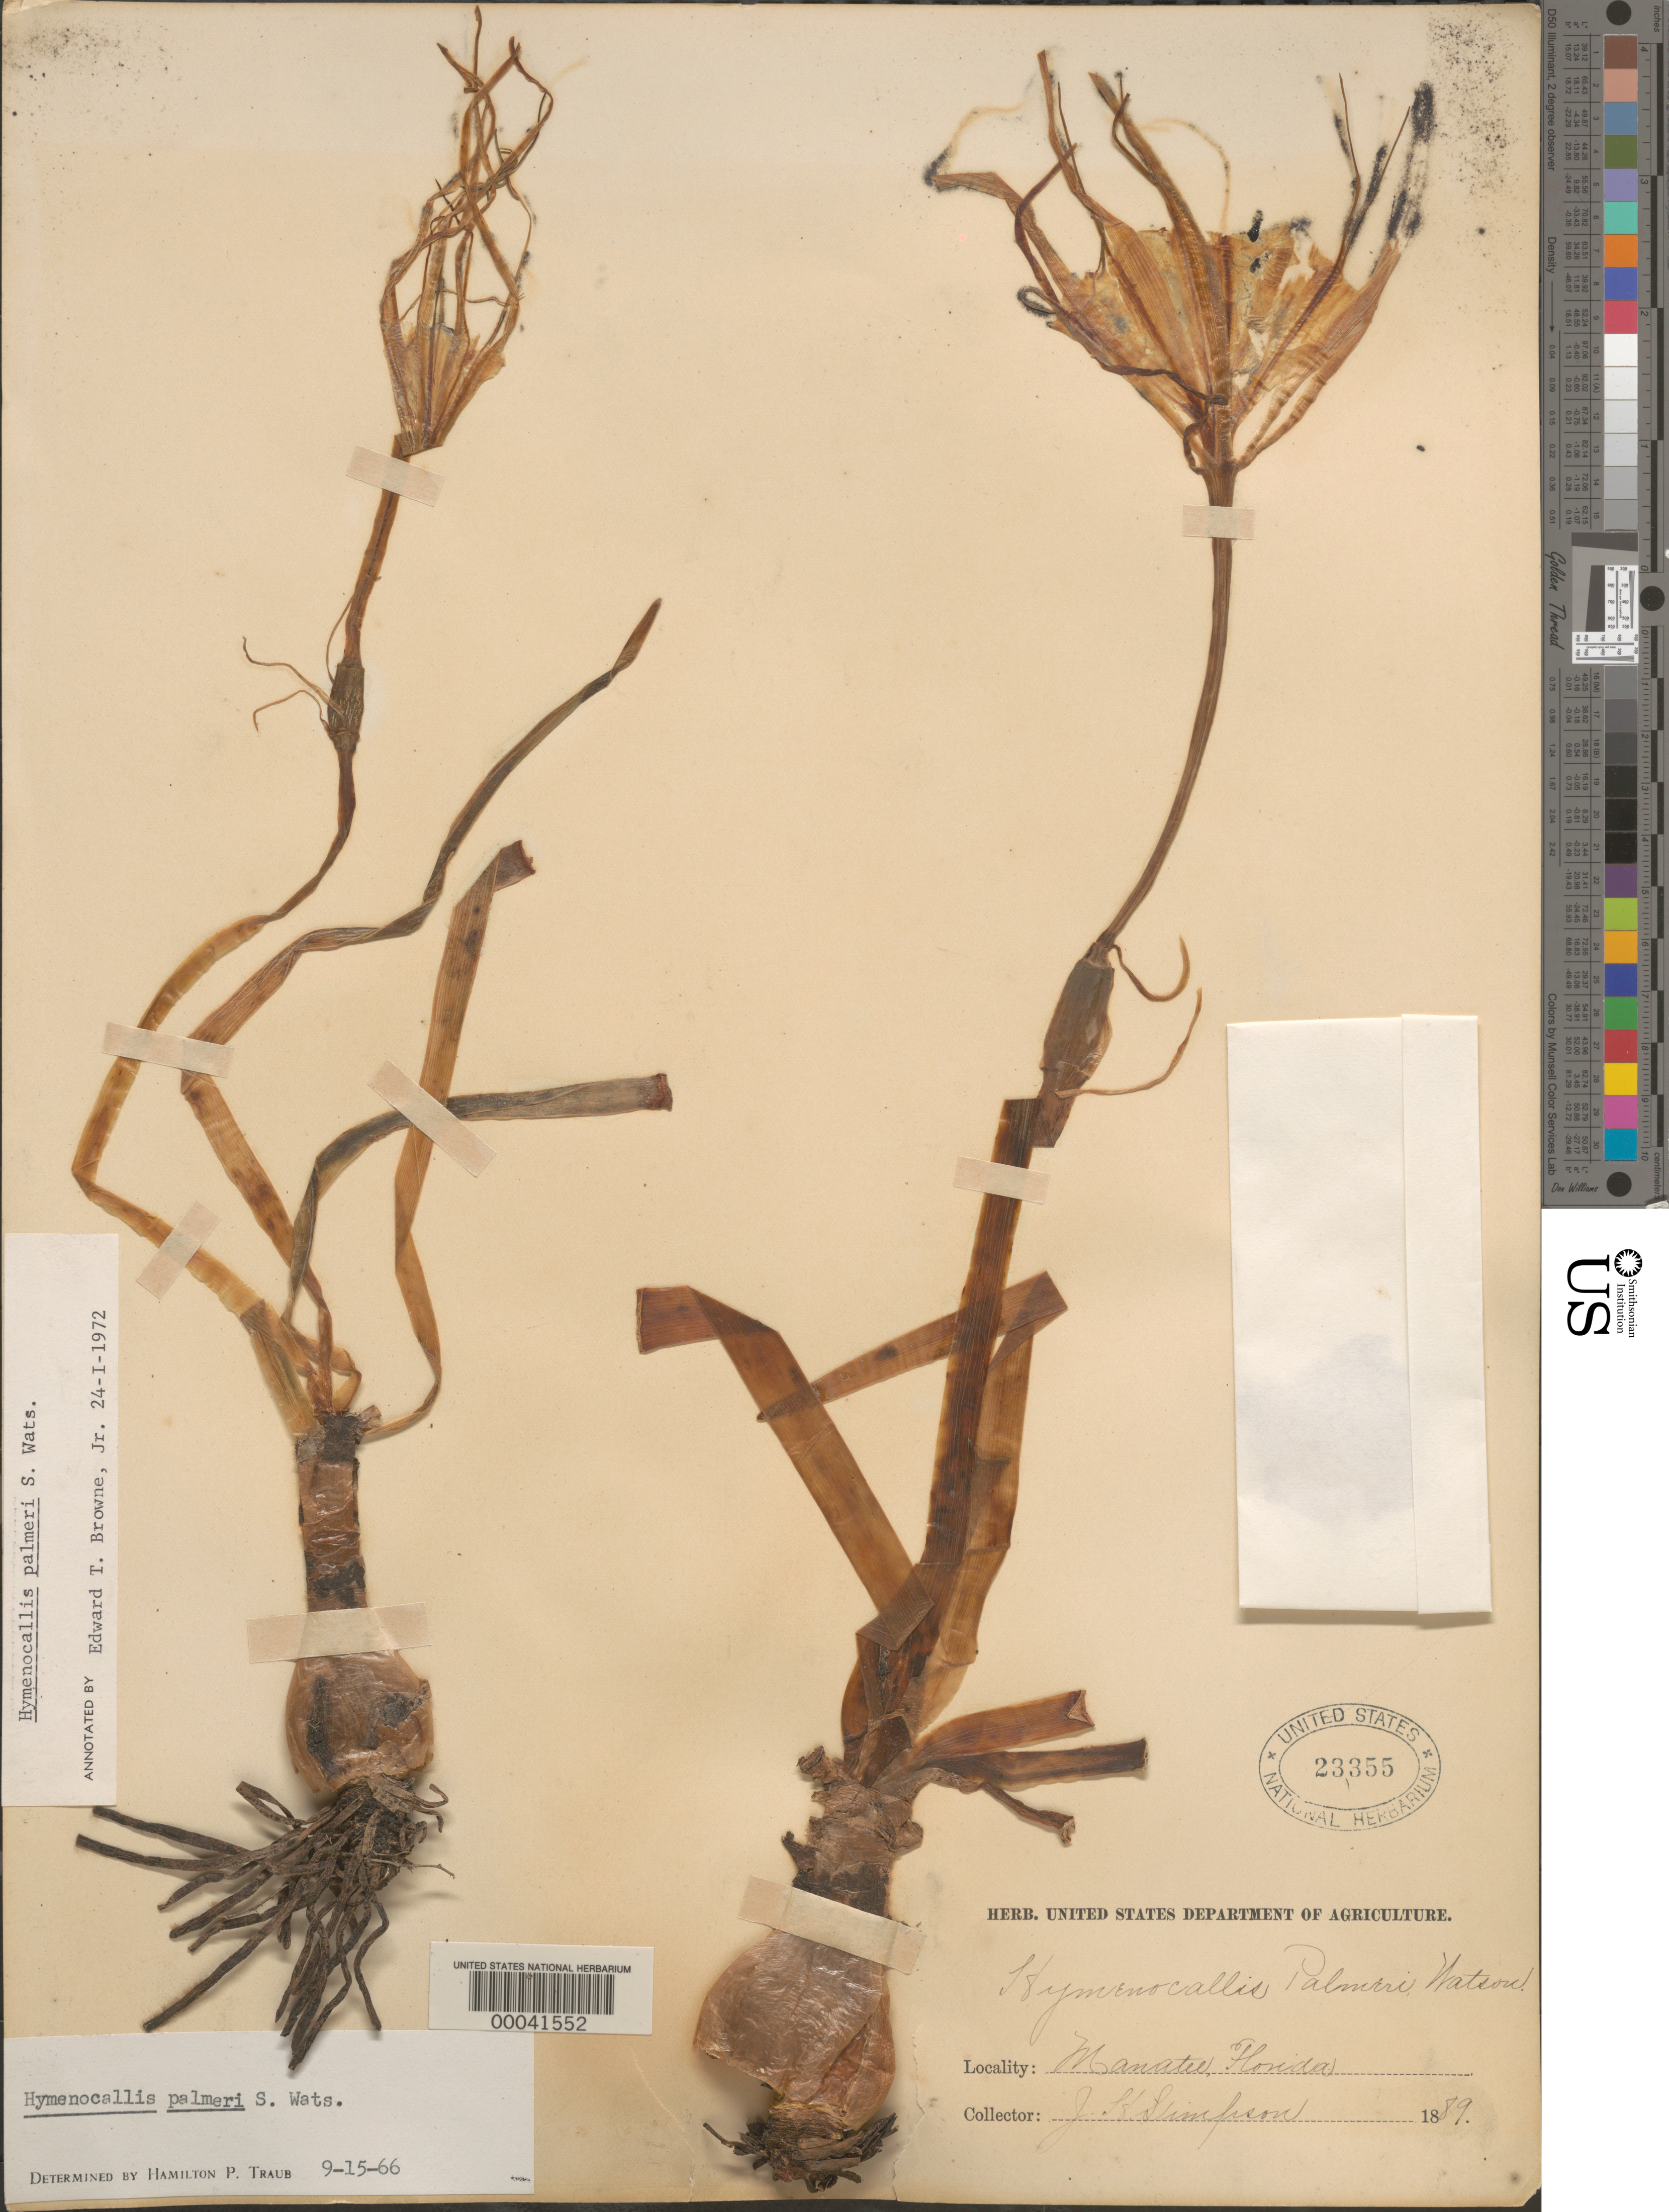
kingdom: Plantae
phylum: Tracheophyta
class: Liliopsida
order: Asparagales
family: Amaryllidaceae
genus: Hymenocallis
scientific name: Hymenocallis palmeri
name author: S. Watson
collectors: J. H. Simpson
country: United States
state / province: Florida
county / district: Manatee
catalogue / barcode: US 23355